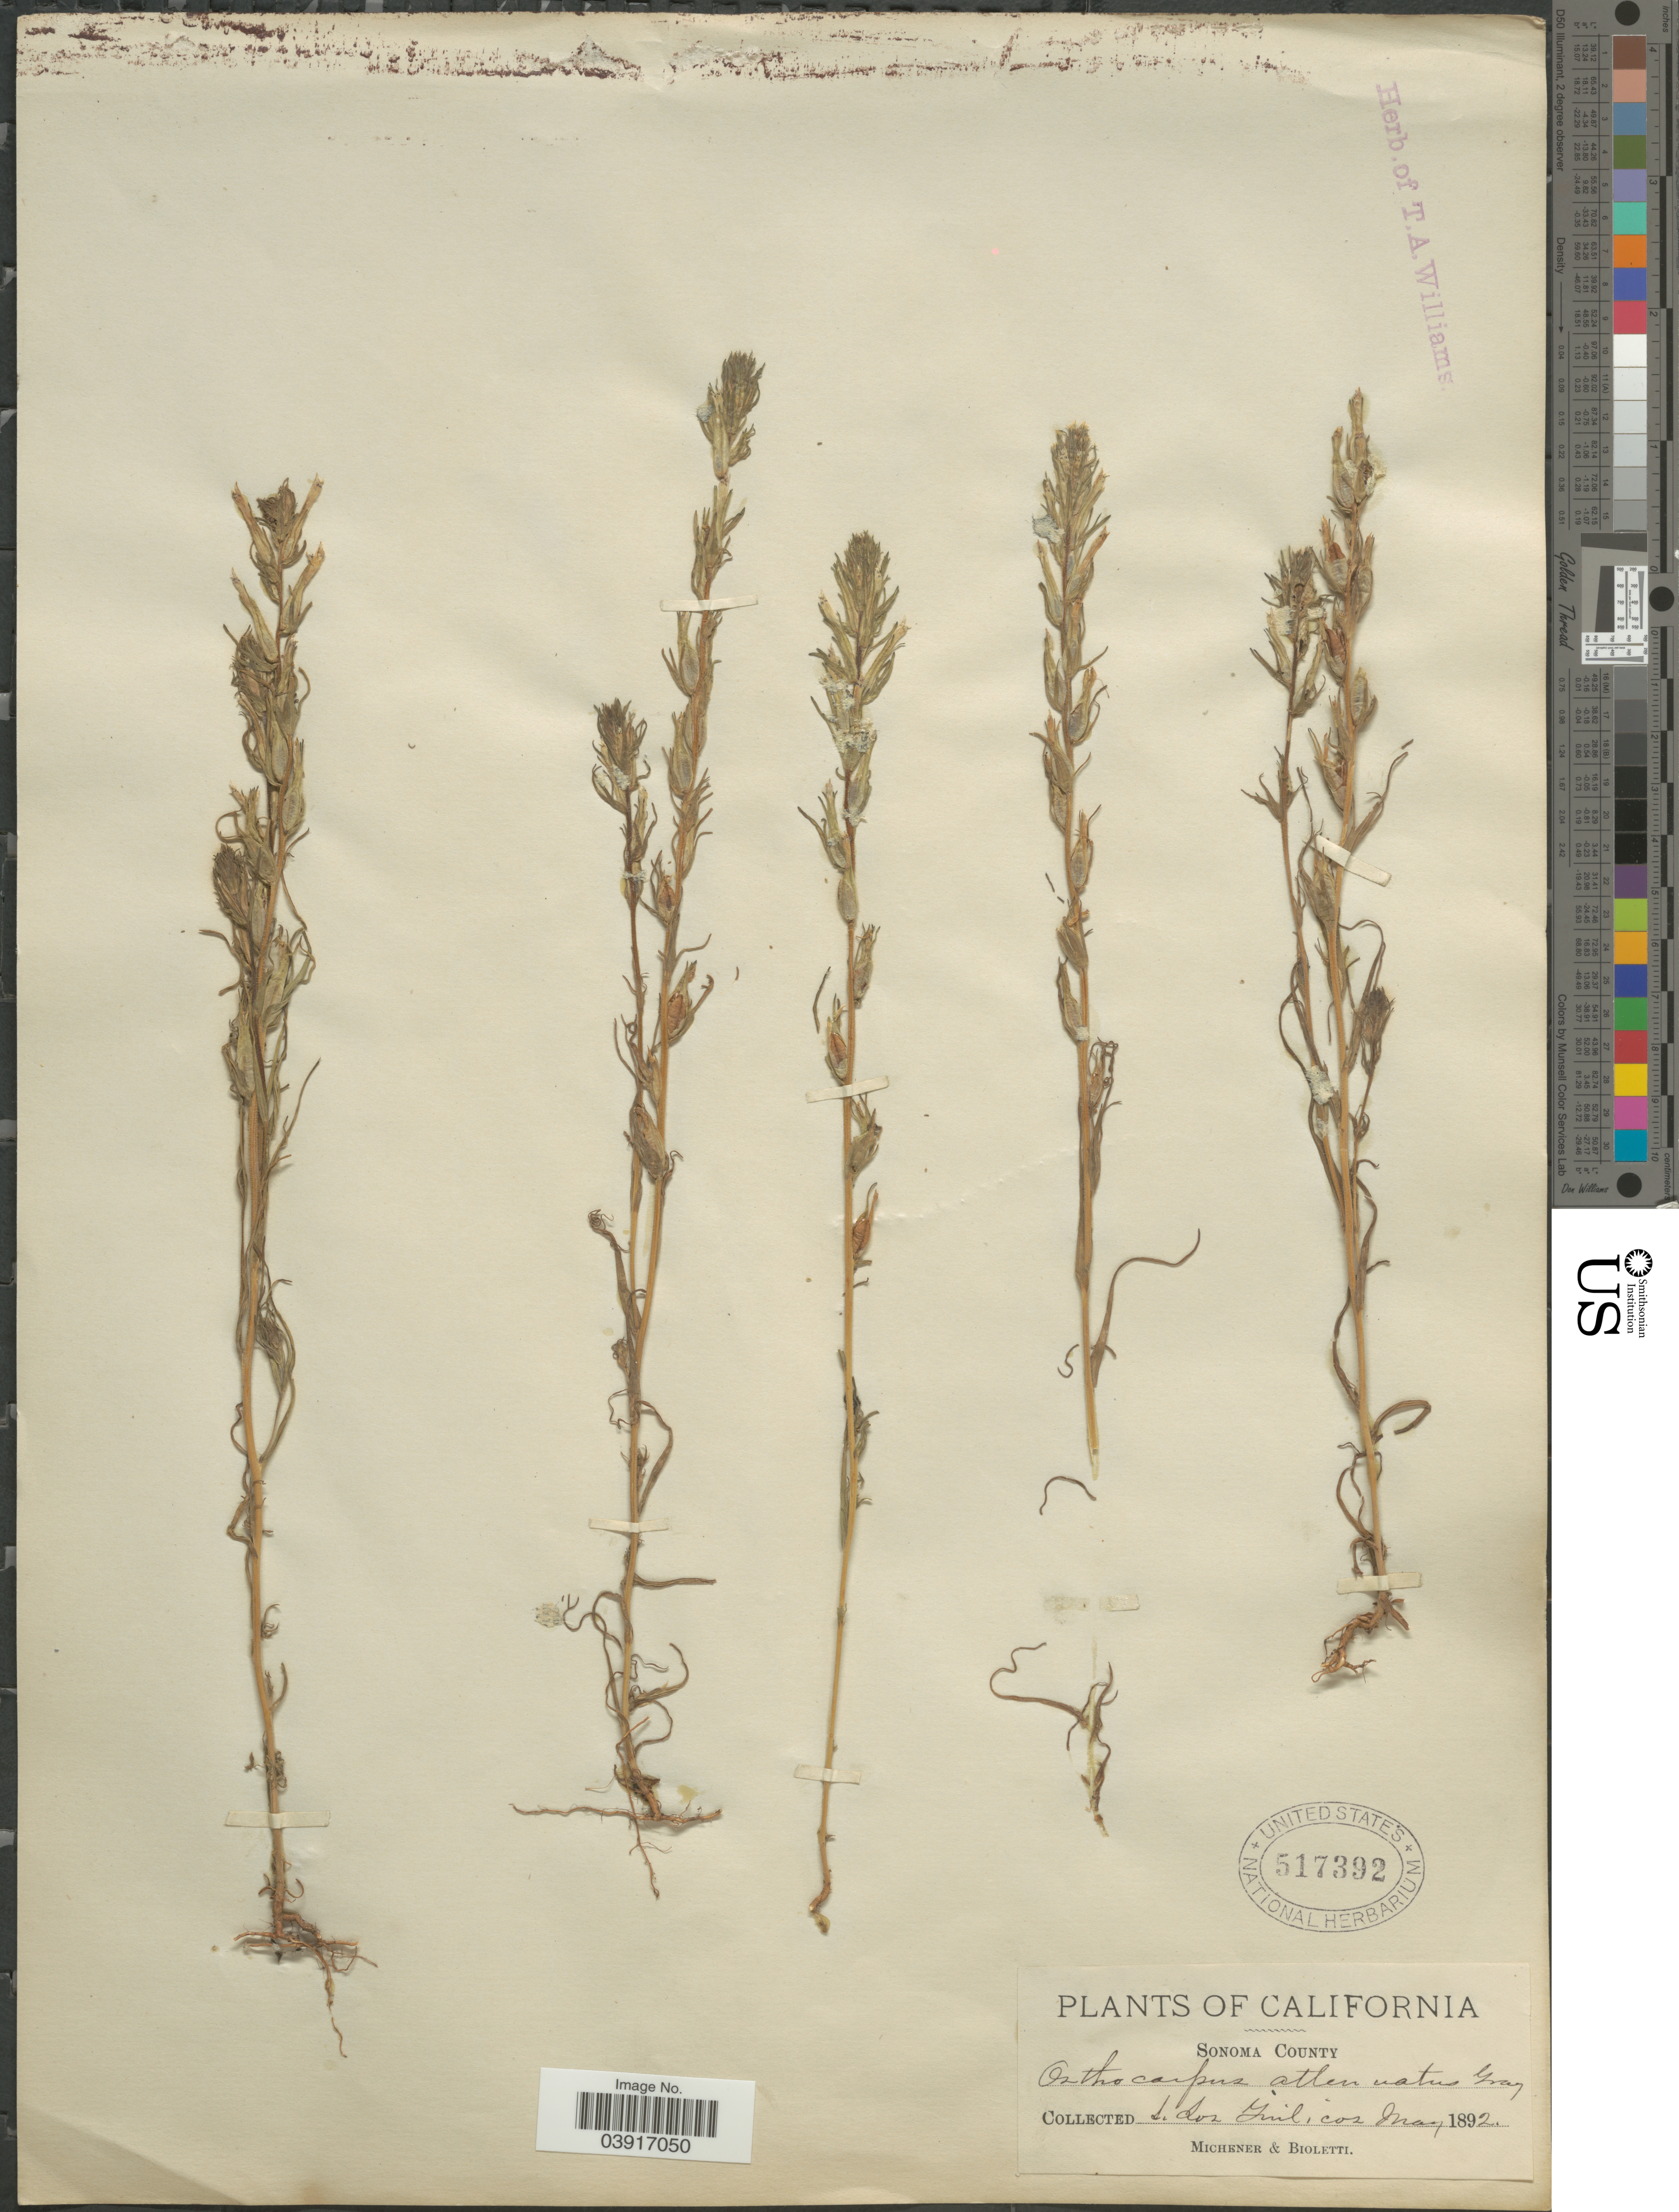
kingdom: Plantae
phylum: Tracheophyta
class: Magnoliopsida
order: Lamiales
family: Orobanchaceae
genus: Orthocarpus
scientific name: Orthocarpus attenuatus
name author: A. Gray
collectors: -. Michener & -- Bioletti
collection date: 1892-05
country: United States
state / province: California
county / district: Sonoma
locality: Sonoma County. S. Los Guilicos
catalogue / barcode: US 517392